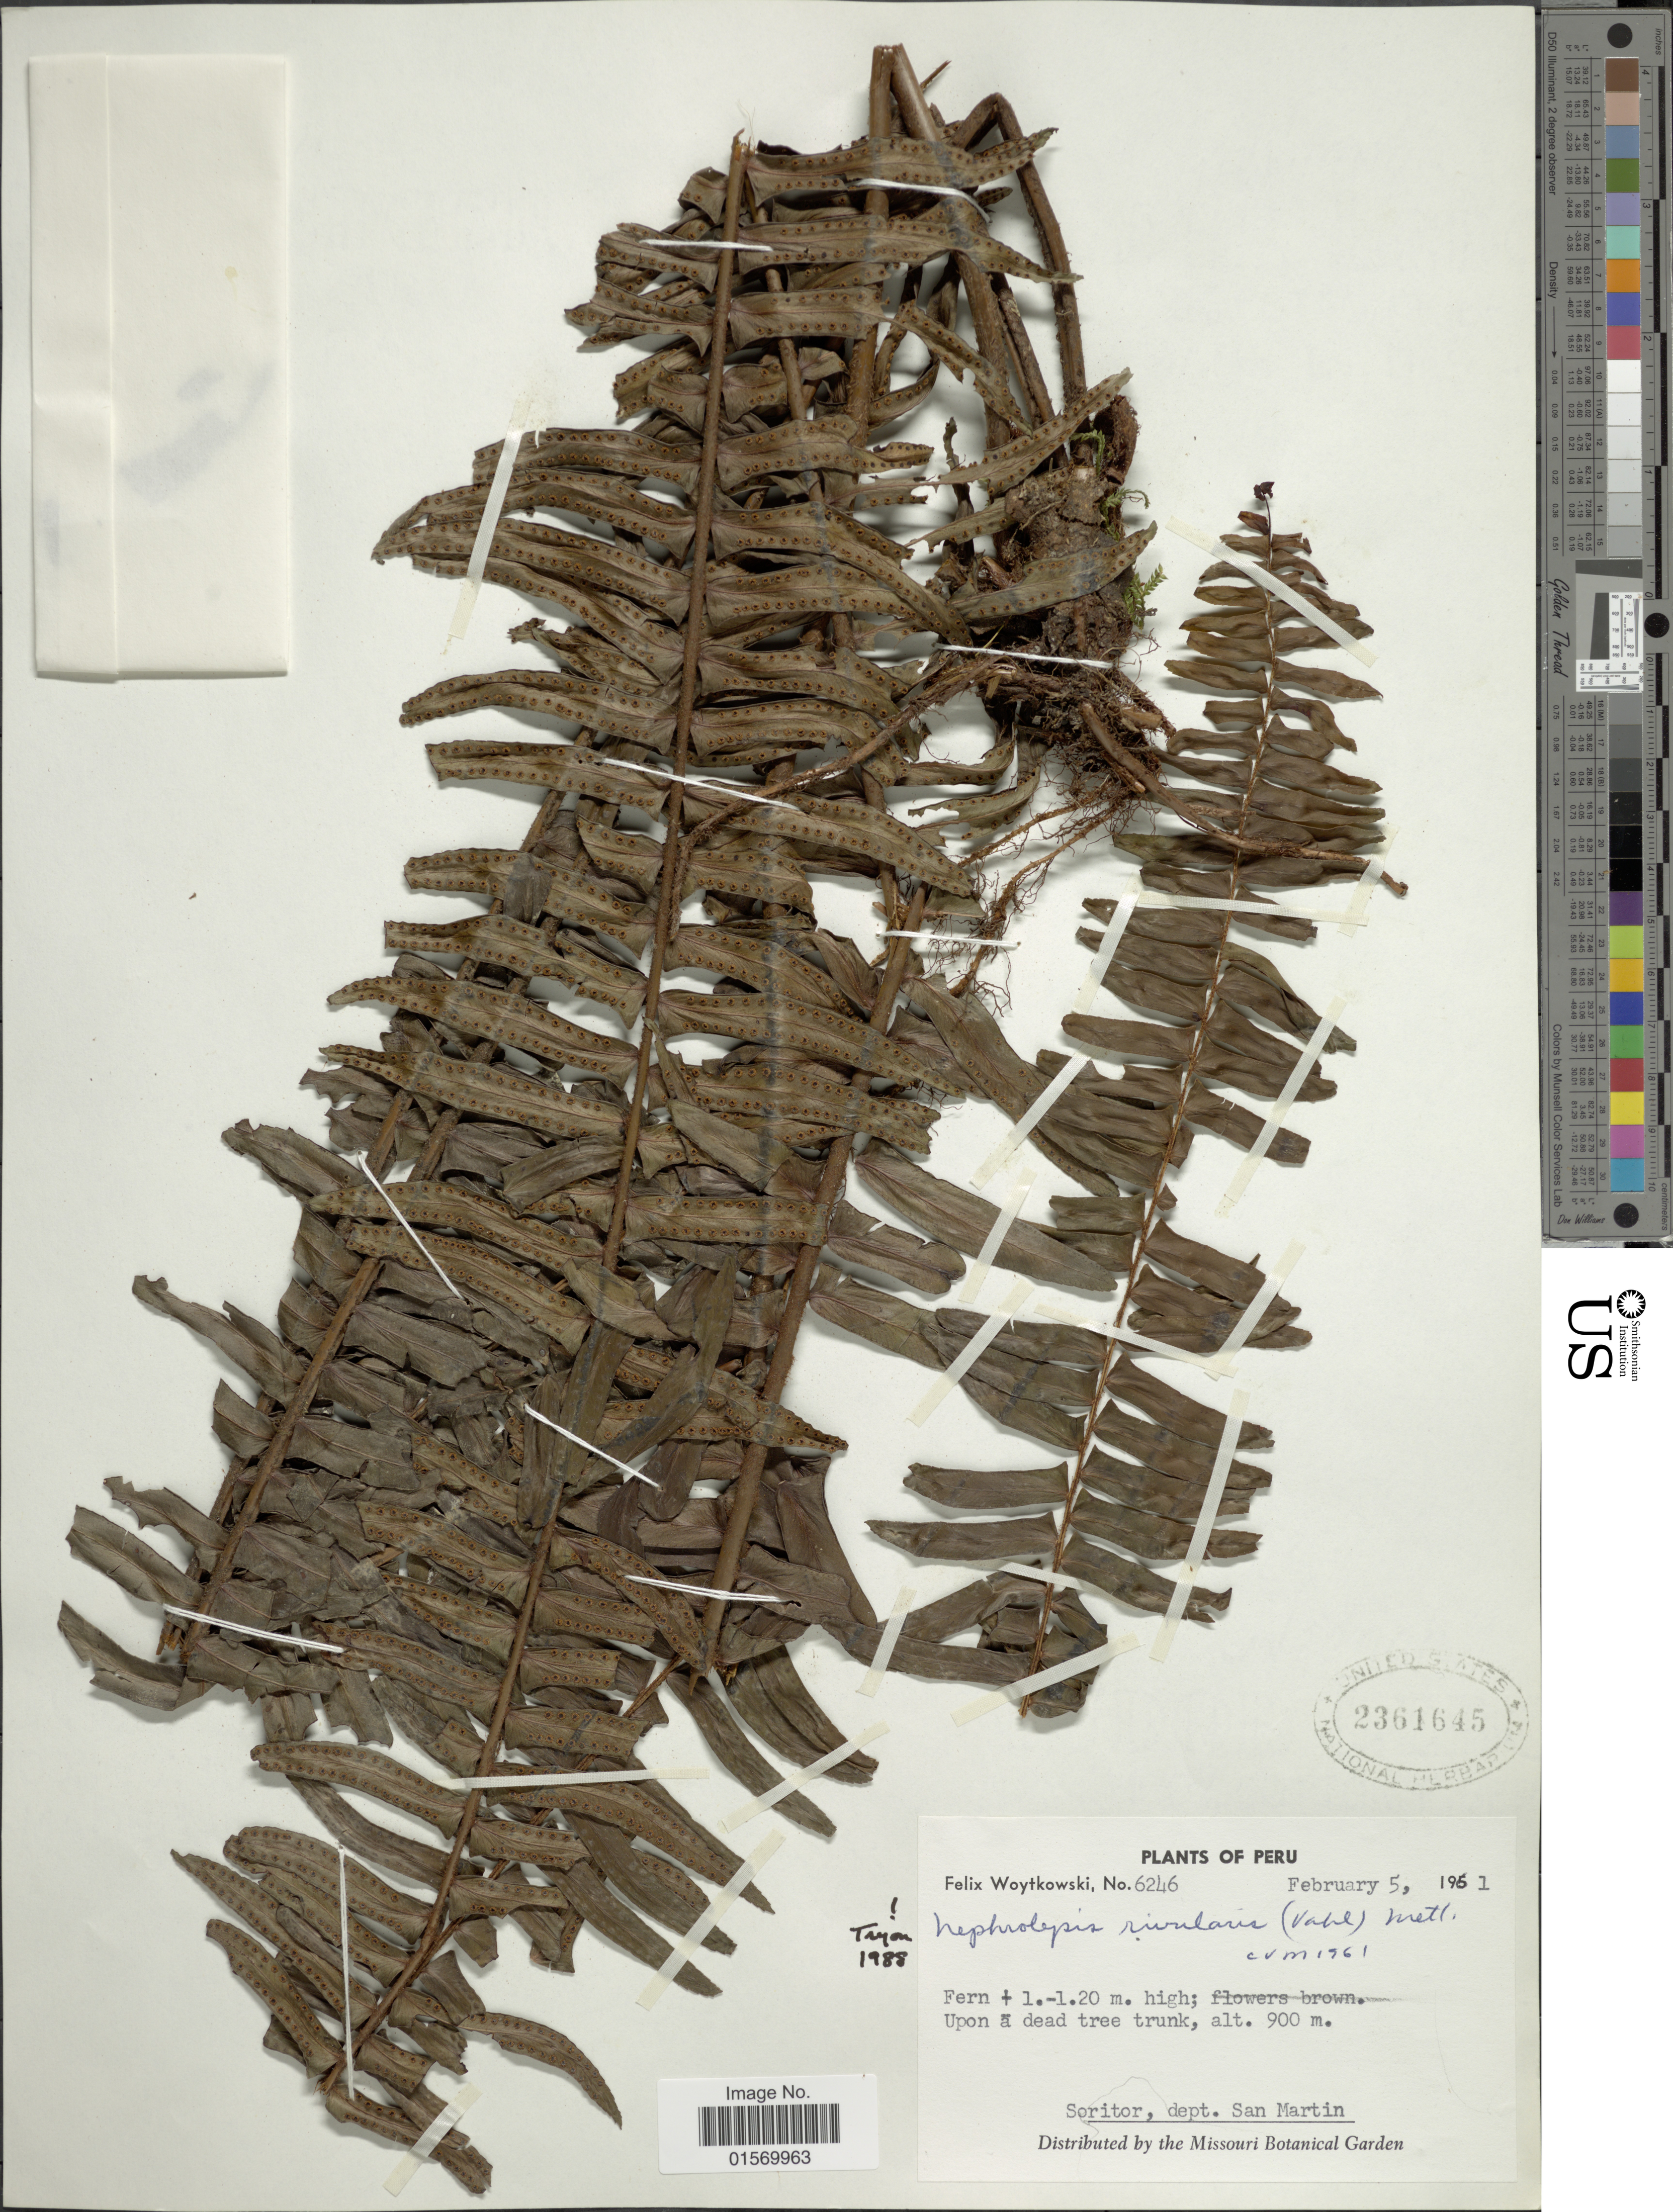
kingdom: Plantae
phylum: Tracheophyta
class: Polypodiopsida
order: Polypodiales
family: Nephrolepidaceae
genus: Nephrolepis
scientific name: Nephrolepis rivularis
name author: (Vahl) Mett. ex Krug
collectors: F. Woytkowski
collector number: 6246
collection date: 1961-02-05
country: Peru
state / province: San Martín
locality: Soritor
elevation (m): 900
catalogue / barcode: US 2361645